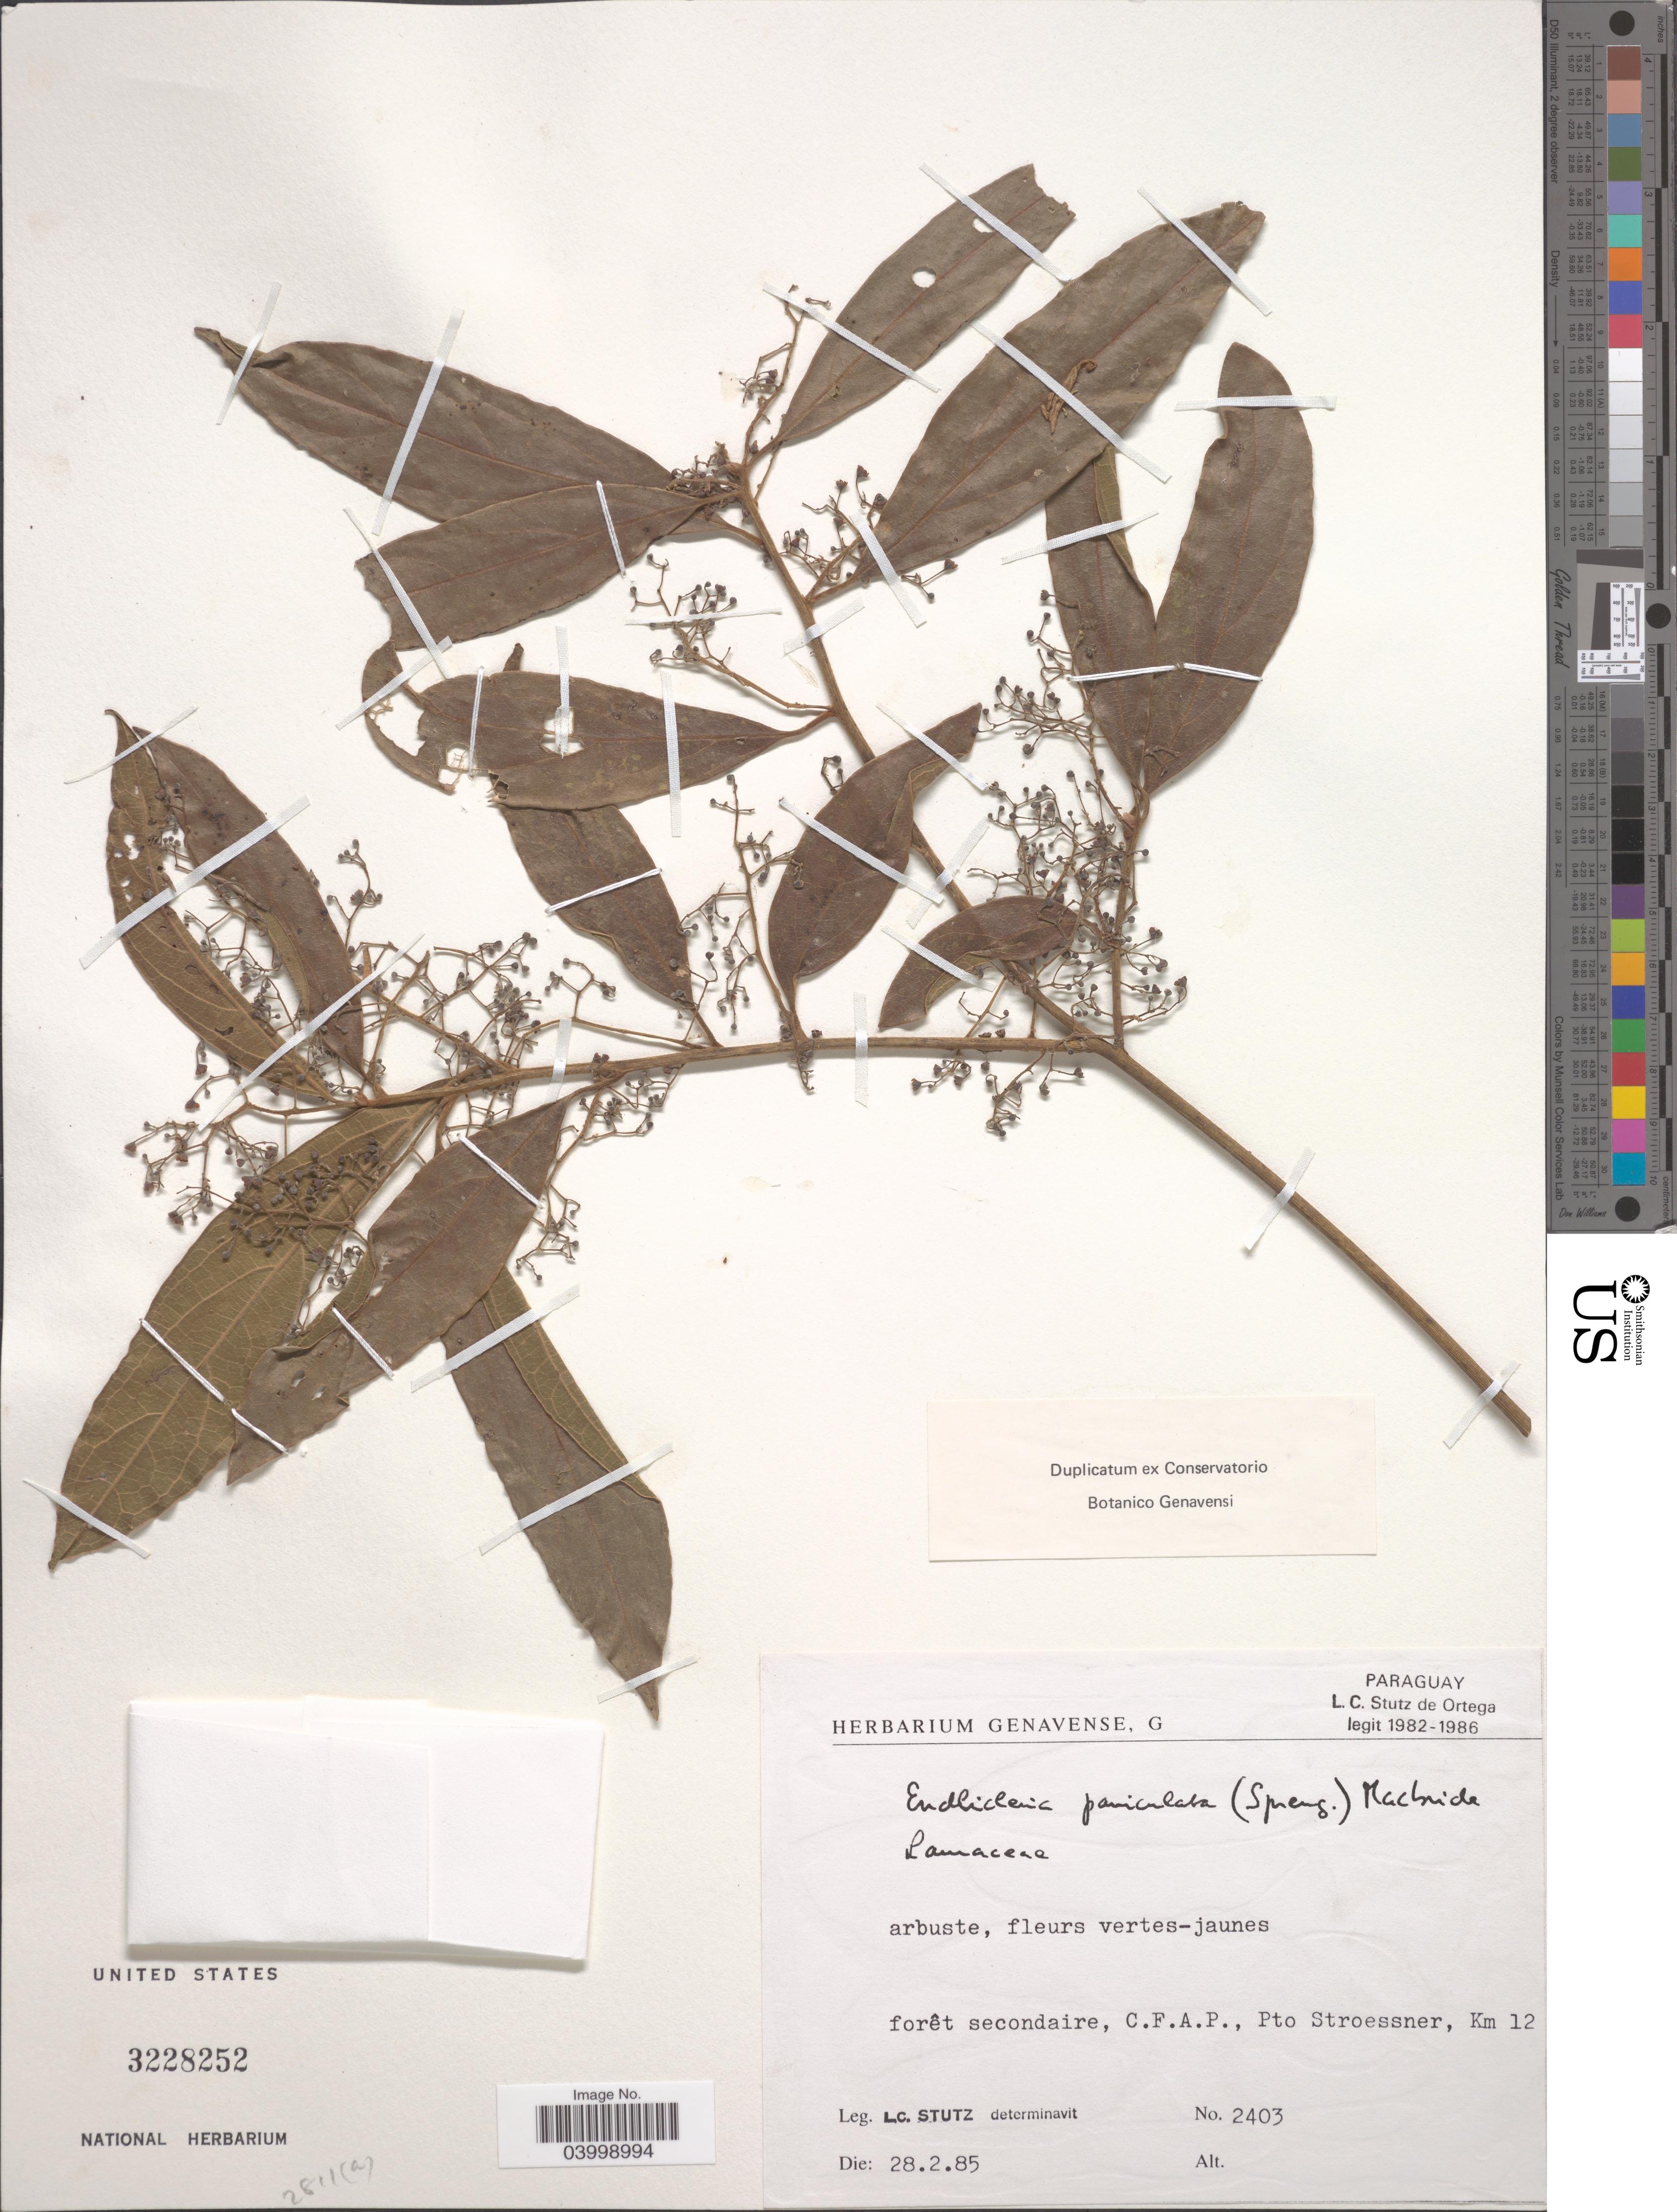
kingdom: Plantae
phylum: Tracheophyta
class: Magnoliopsida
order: Laurales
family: Lauraceae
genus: Endlicheria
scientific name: Endlicheria paniculata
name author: (Spreng.) J.F. Macbr.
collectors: L. C. Stutz & L. Stutz de Ortega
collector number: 2403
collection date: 1985-02-28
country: Paraguay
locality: Forêt secondaire, C.F.A.P., Pto Stroessner, Km 12.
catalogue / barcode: US 3228252